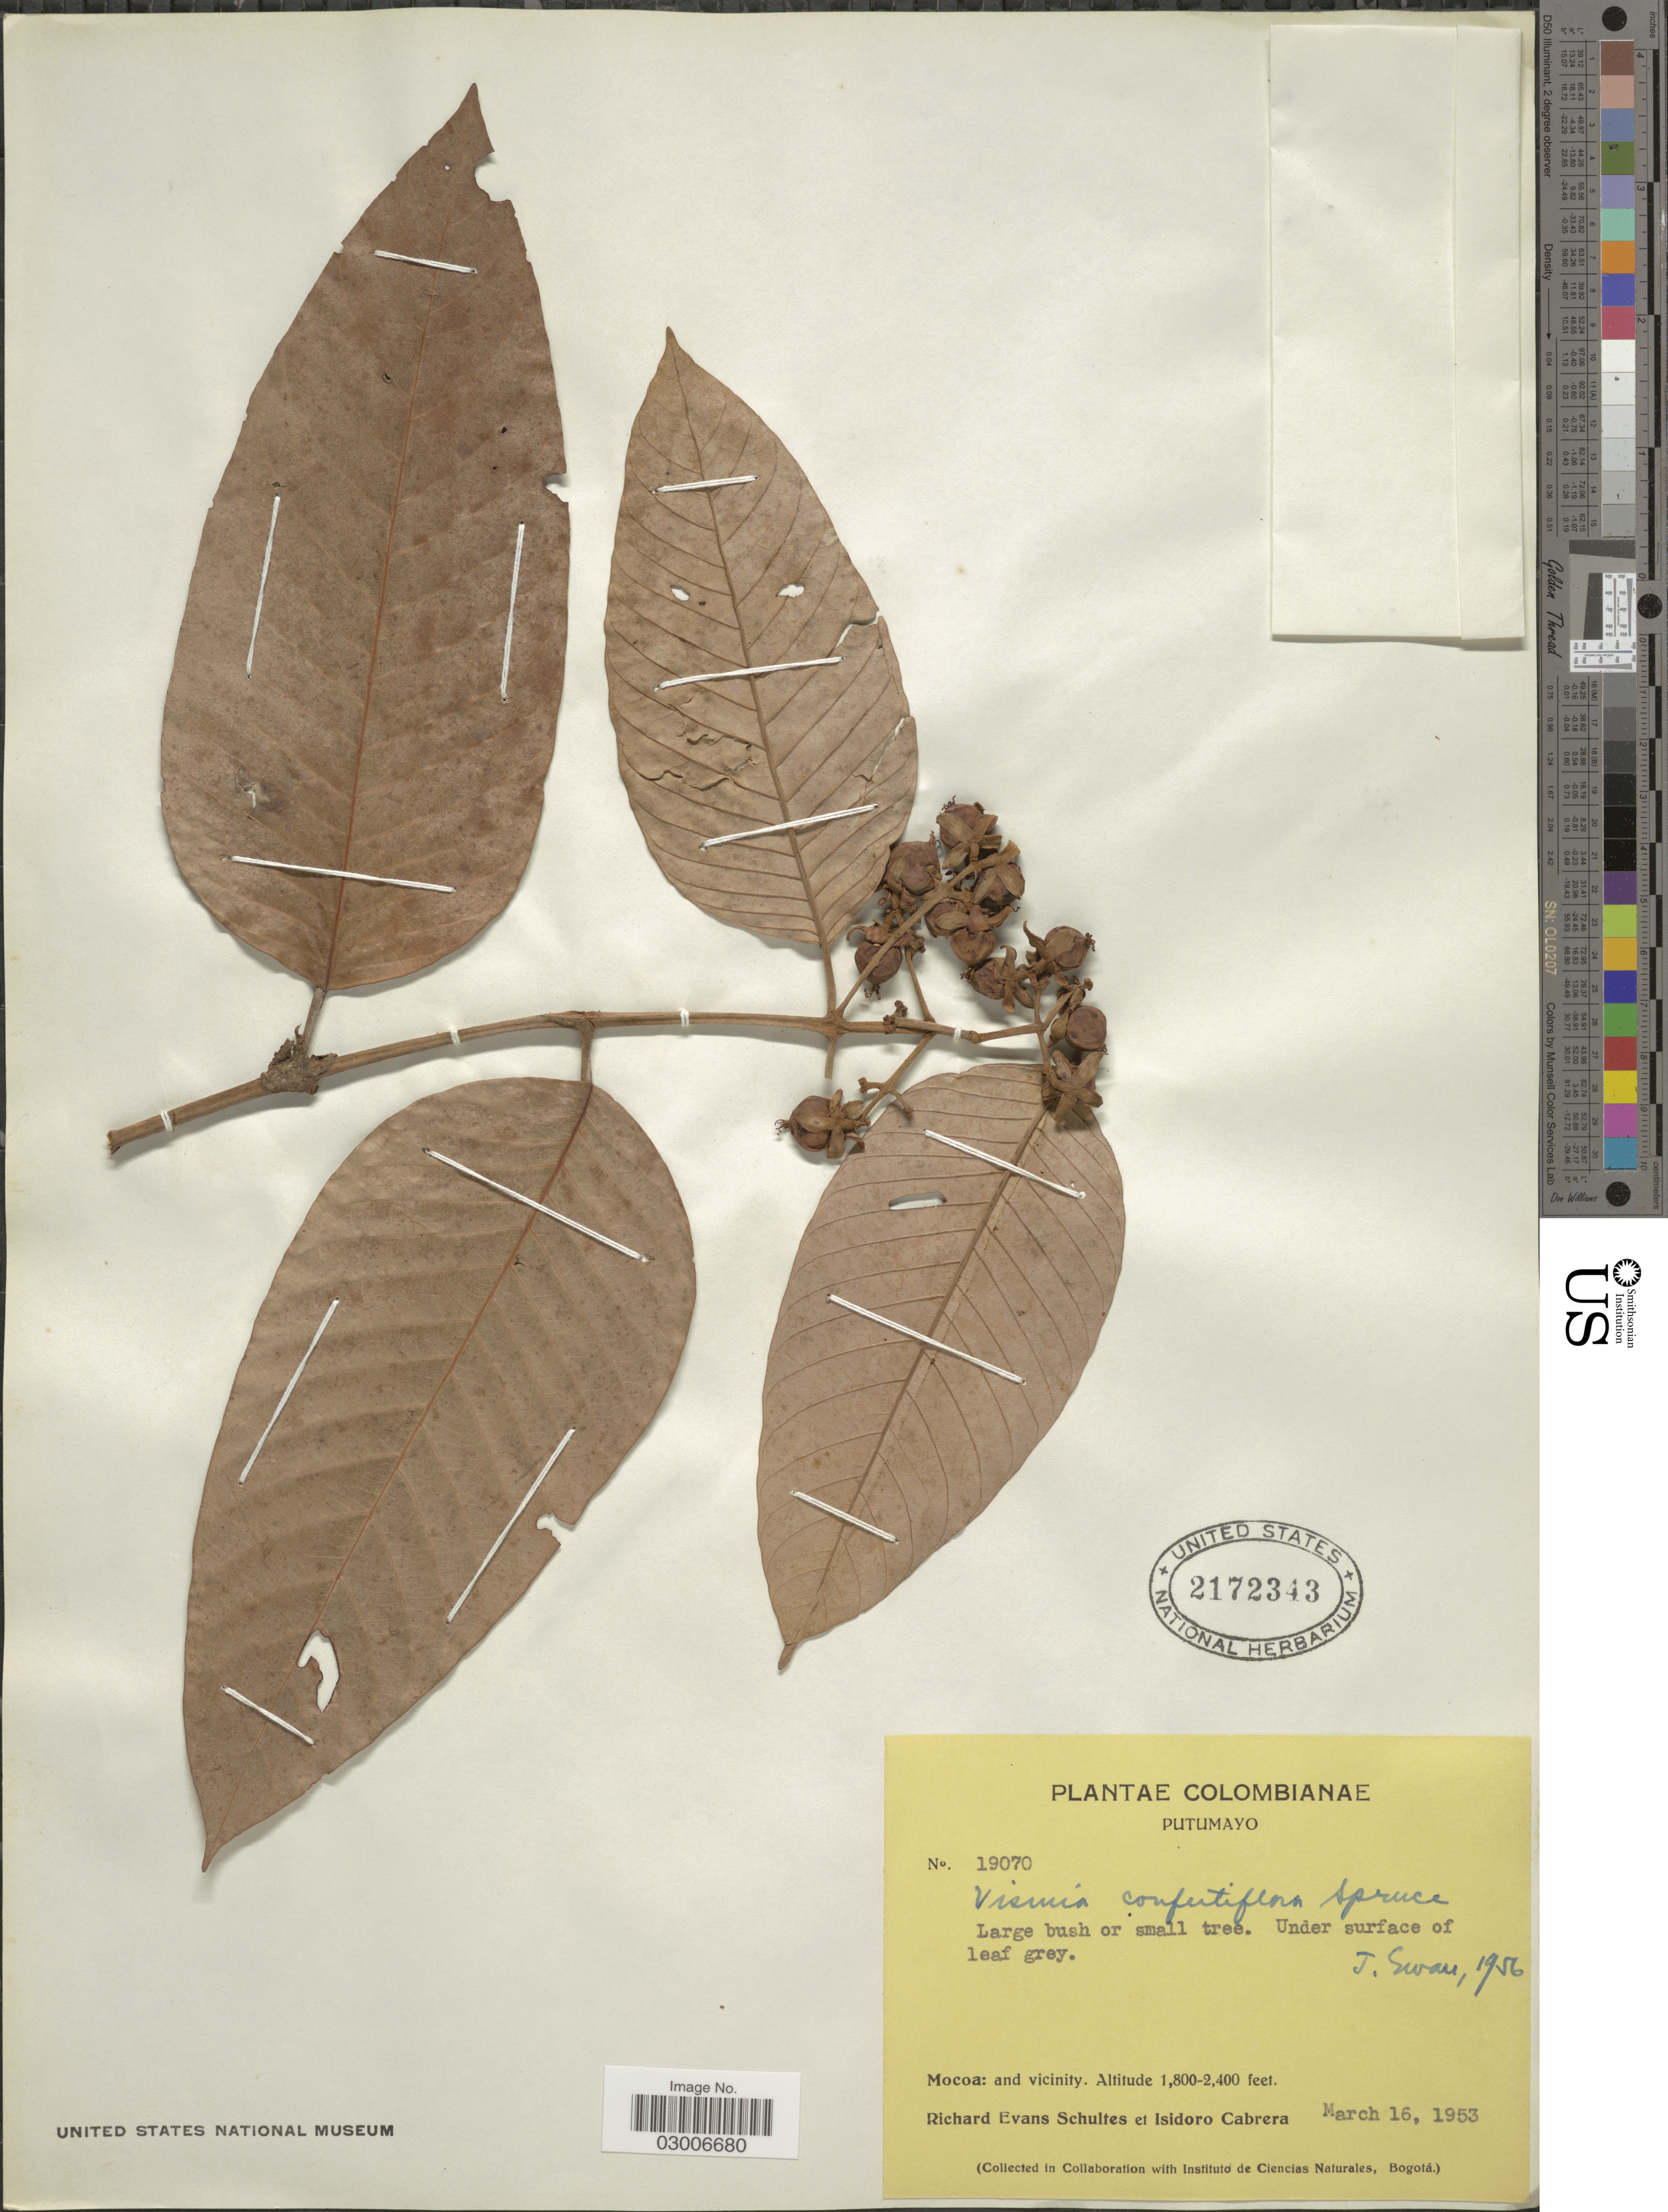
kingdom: Plantae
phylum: Tracheophyta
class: Magnoliopsida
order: Malpighiales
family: Hypericaceae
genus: Vismia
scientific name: Vismia confertiflora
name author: Spruce ex Reichardt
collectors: R. E. Schultes & I. Cabrera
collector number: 19070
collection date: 1953-03-16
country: Colombia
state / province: Putumayo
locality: Mocoa: and vicinity.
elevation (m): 549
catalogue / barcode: US 2172343